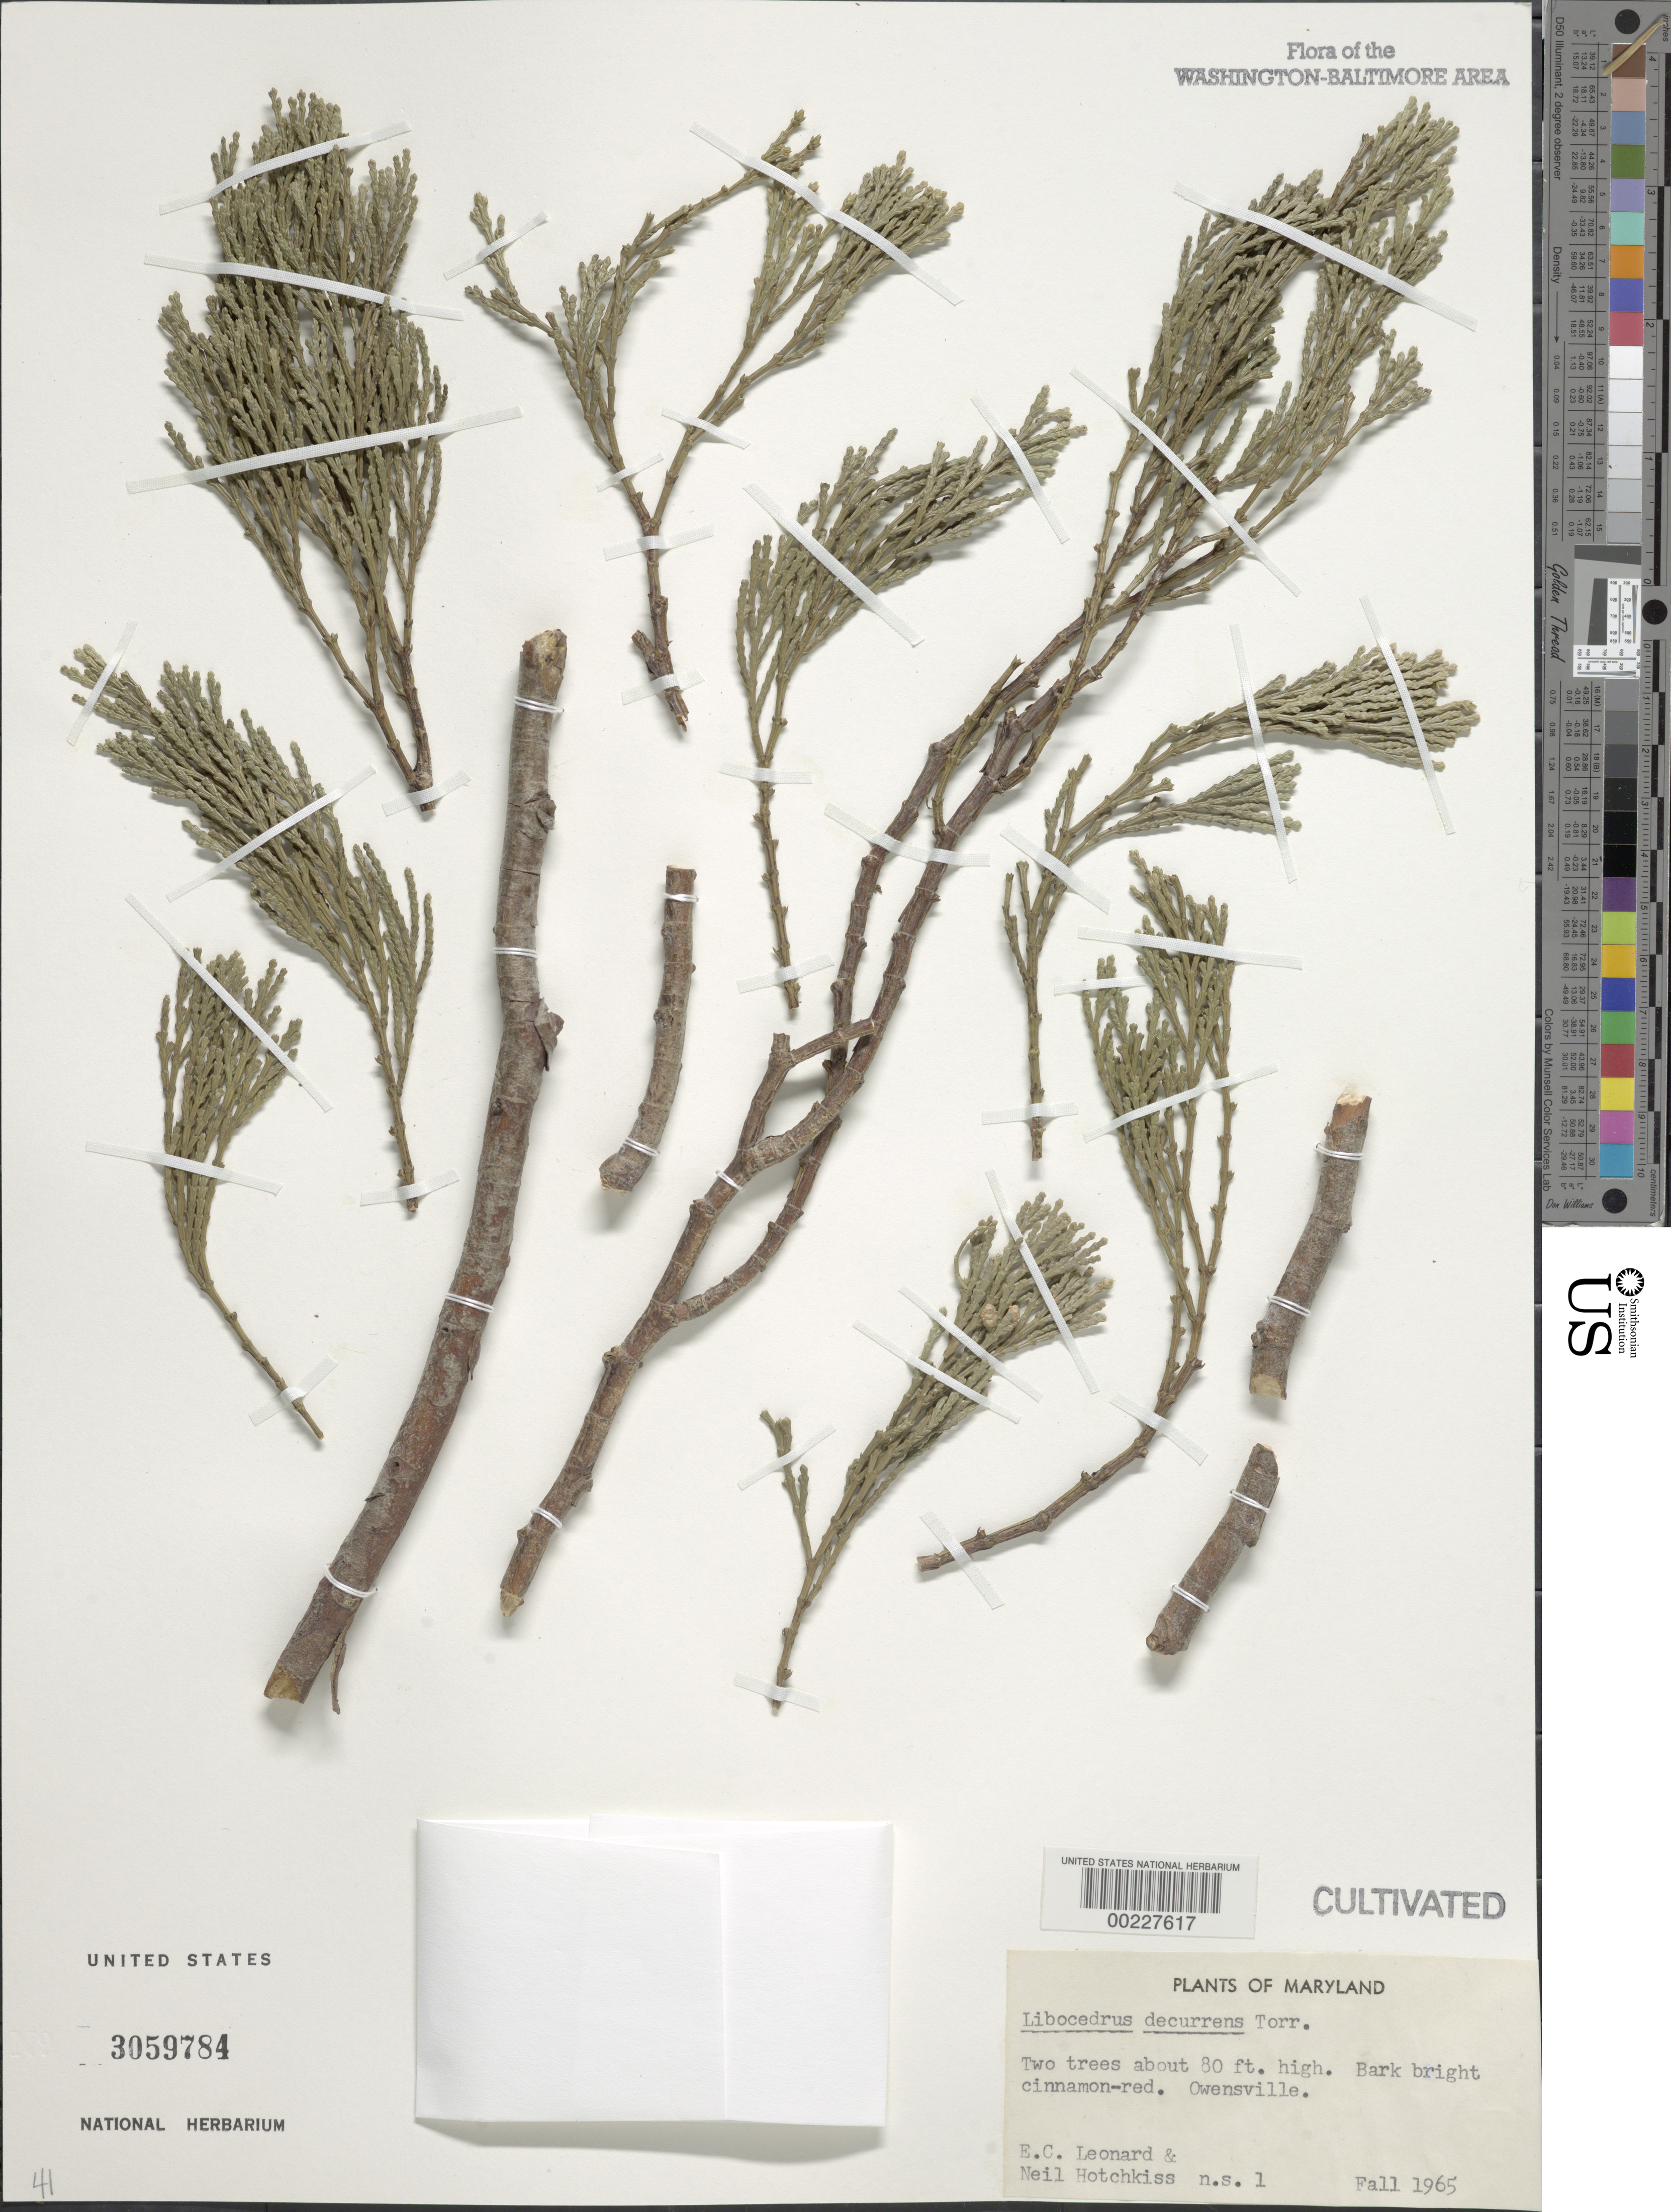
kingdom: Plantae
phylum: Tracheophyta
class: Pinopsida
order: Pinales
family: Cupressaceae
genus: Libocedrus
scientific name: Libocedrus decurrens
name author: Torr.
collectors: E. C. Leonard & N. Hotchkiss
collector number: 1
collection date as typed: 1965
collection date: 1965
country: United States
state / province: Maryland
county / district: Anne Arundel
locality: Owensville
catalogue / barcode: US 3059784